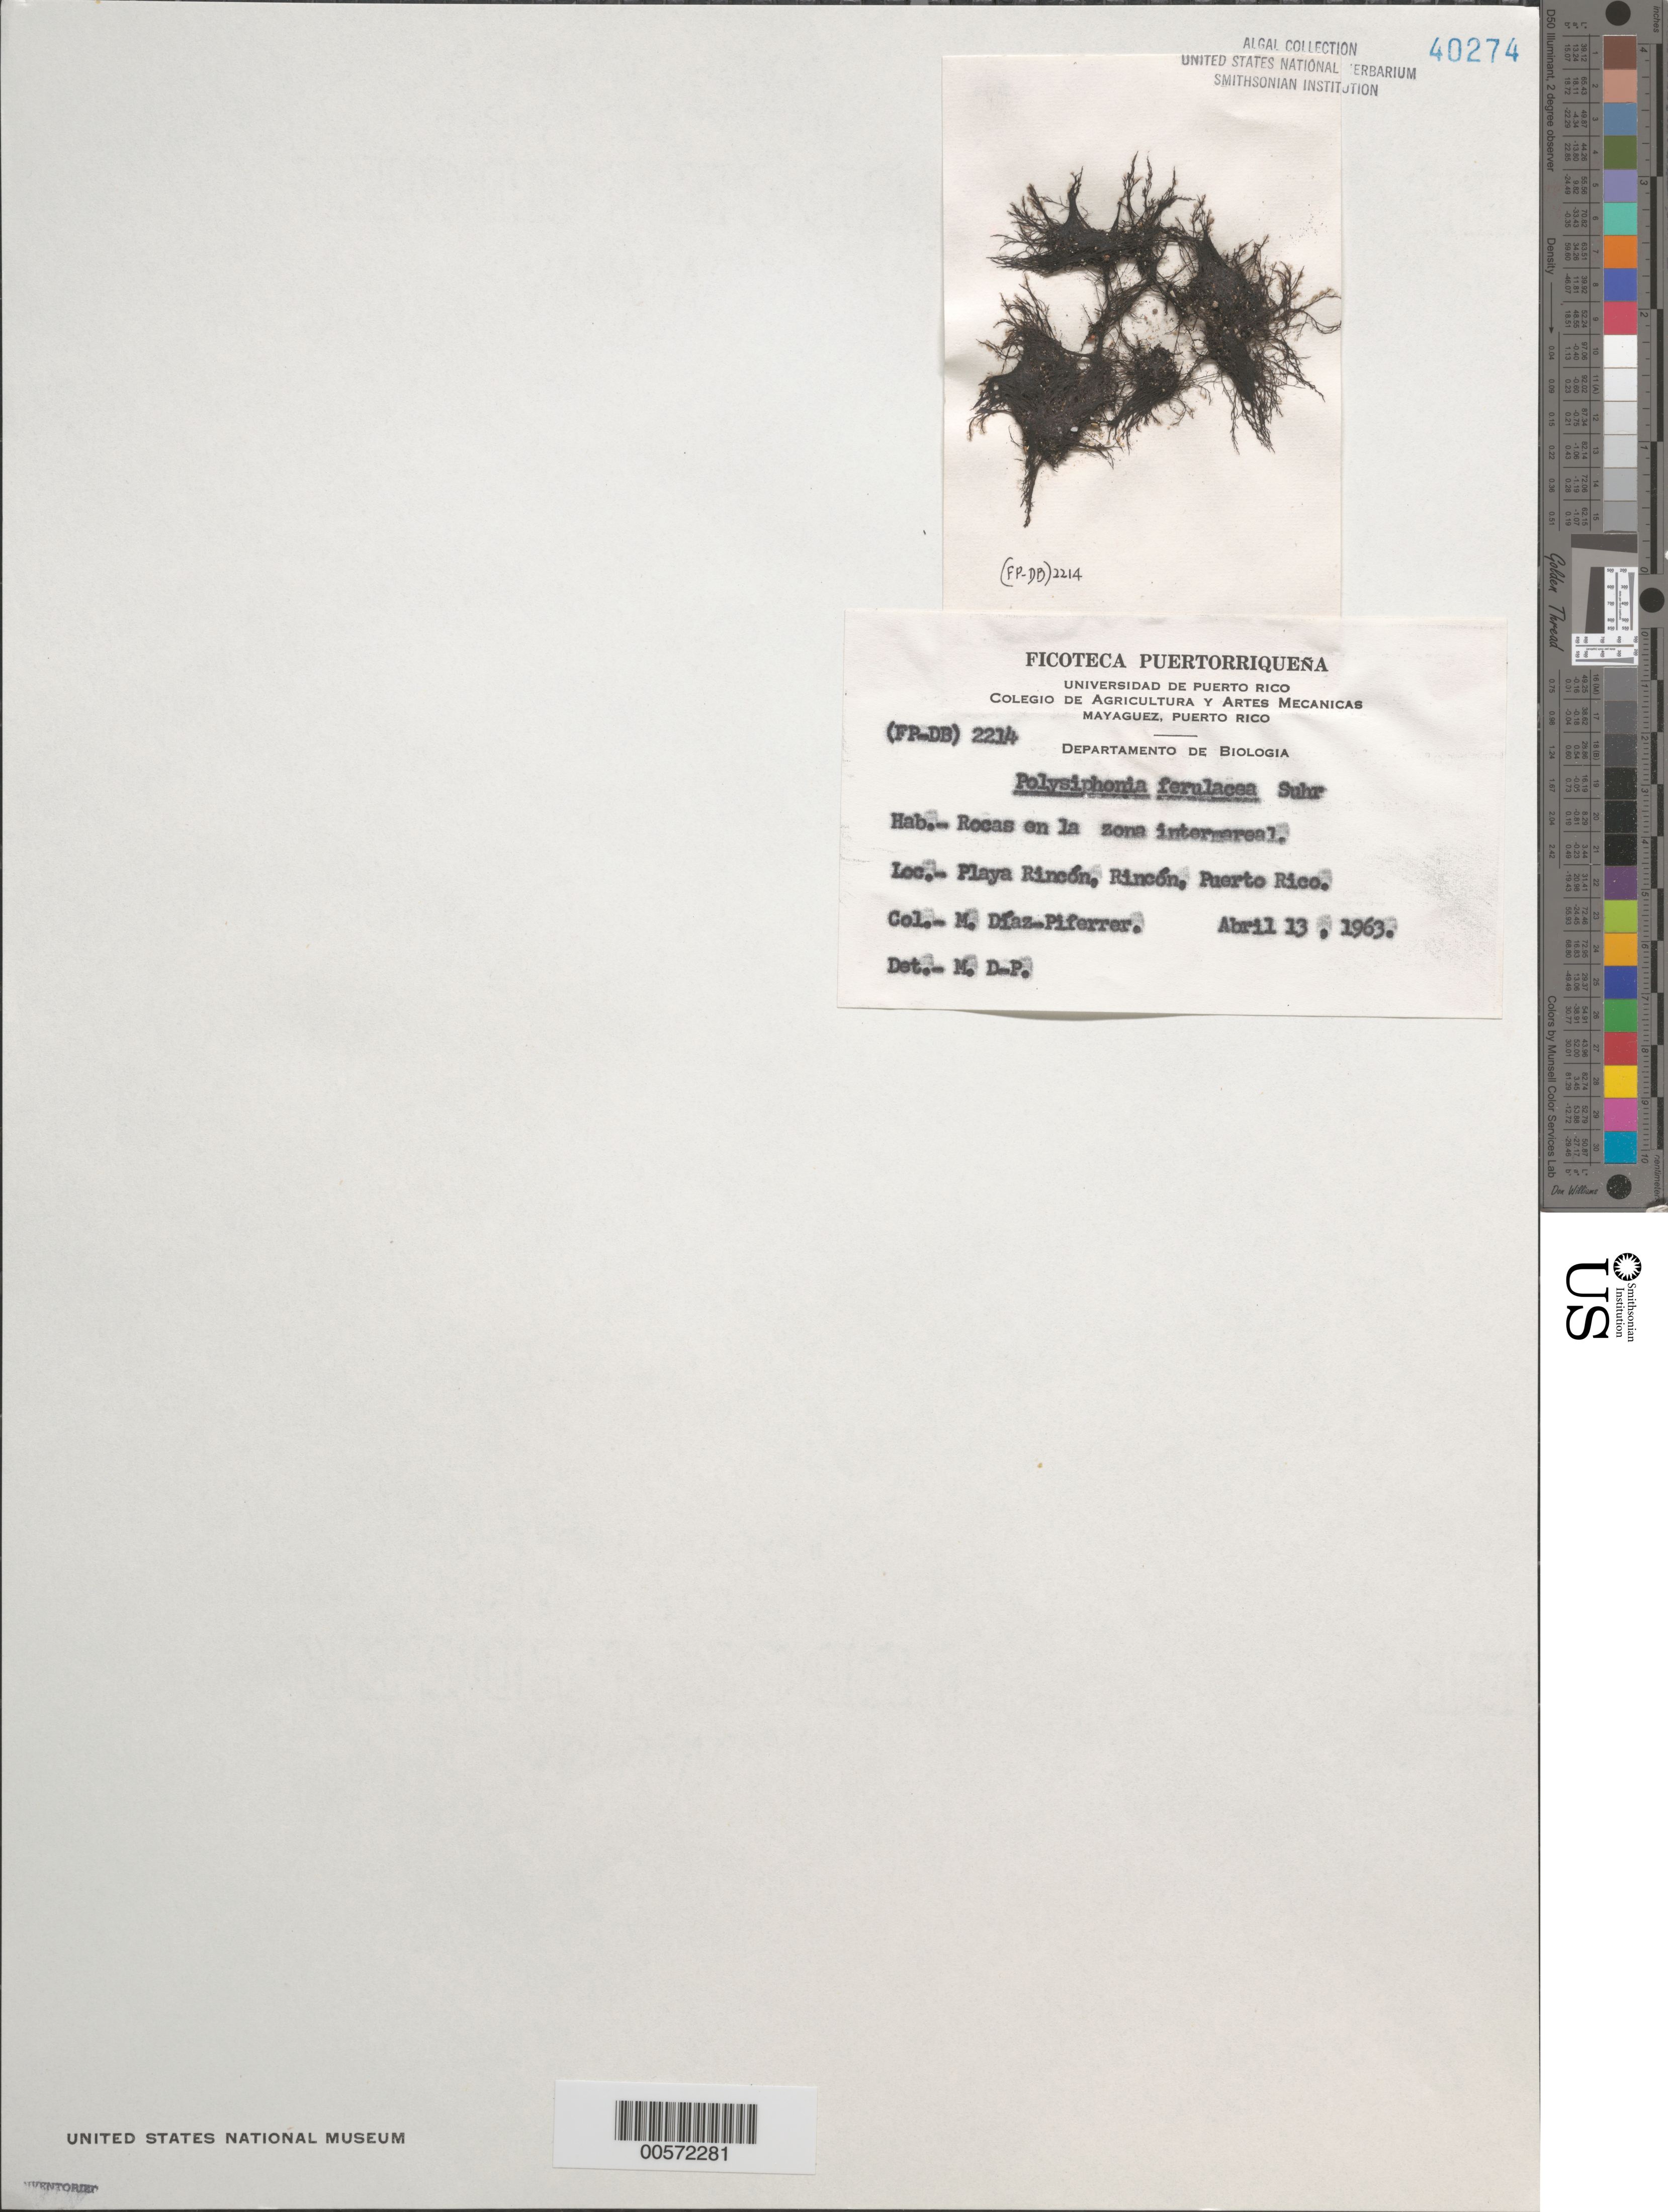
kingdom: Plantae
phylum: Rhodophyta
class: Florideophyceae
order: Ceramiales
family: Rhodomelaceae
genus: Melanothamnus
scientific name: Melanothamnus ferulaceus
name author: (Suhr ex J. Agardh) Diaz-Tapia & Maggs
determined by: Algae name updating Project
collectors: M. Diaz-Piferrer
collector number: (fp-db) 2214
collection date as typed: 13 Apr 1963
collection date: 1963-04-13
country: Puerto Rico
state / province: Rincon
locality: Playa Rincon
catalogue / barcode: US 40274